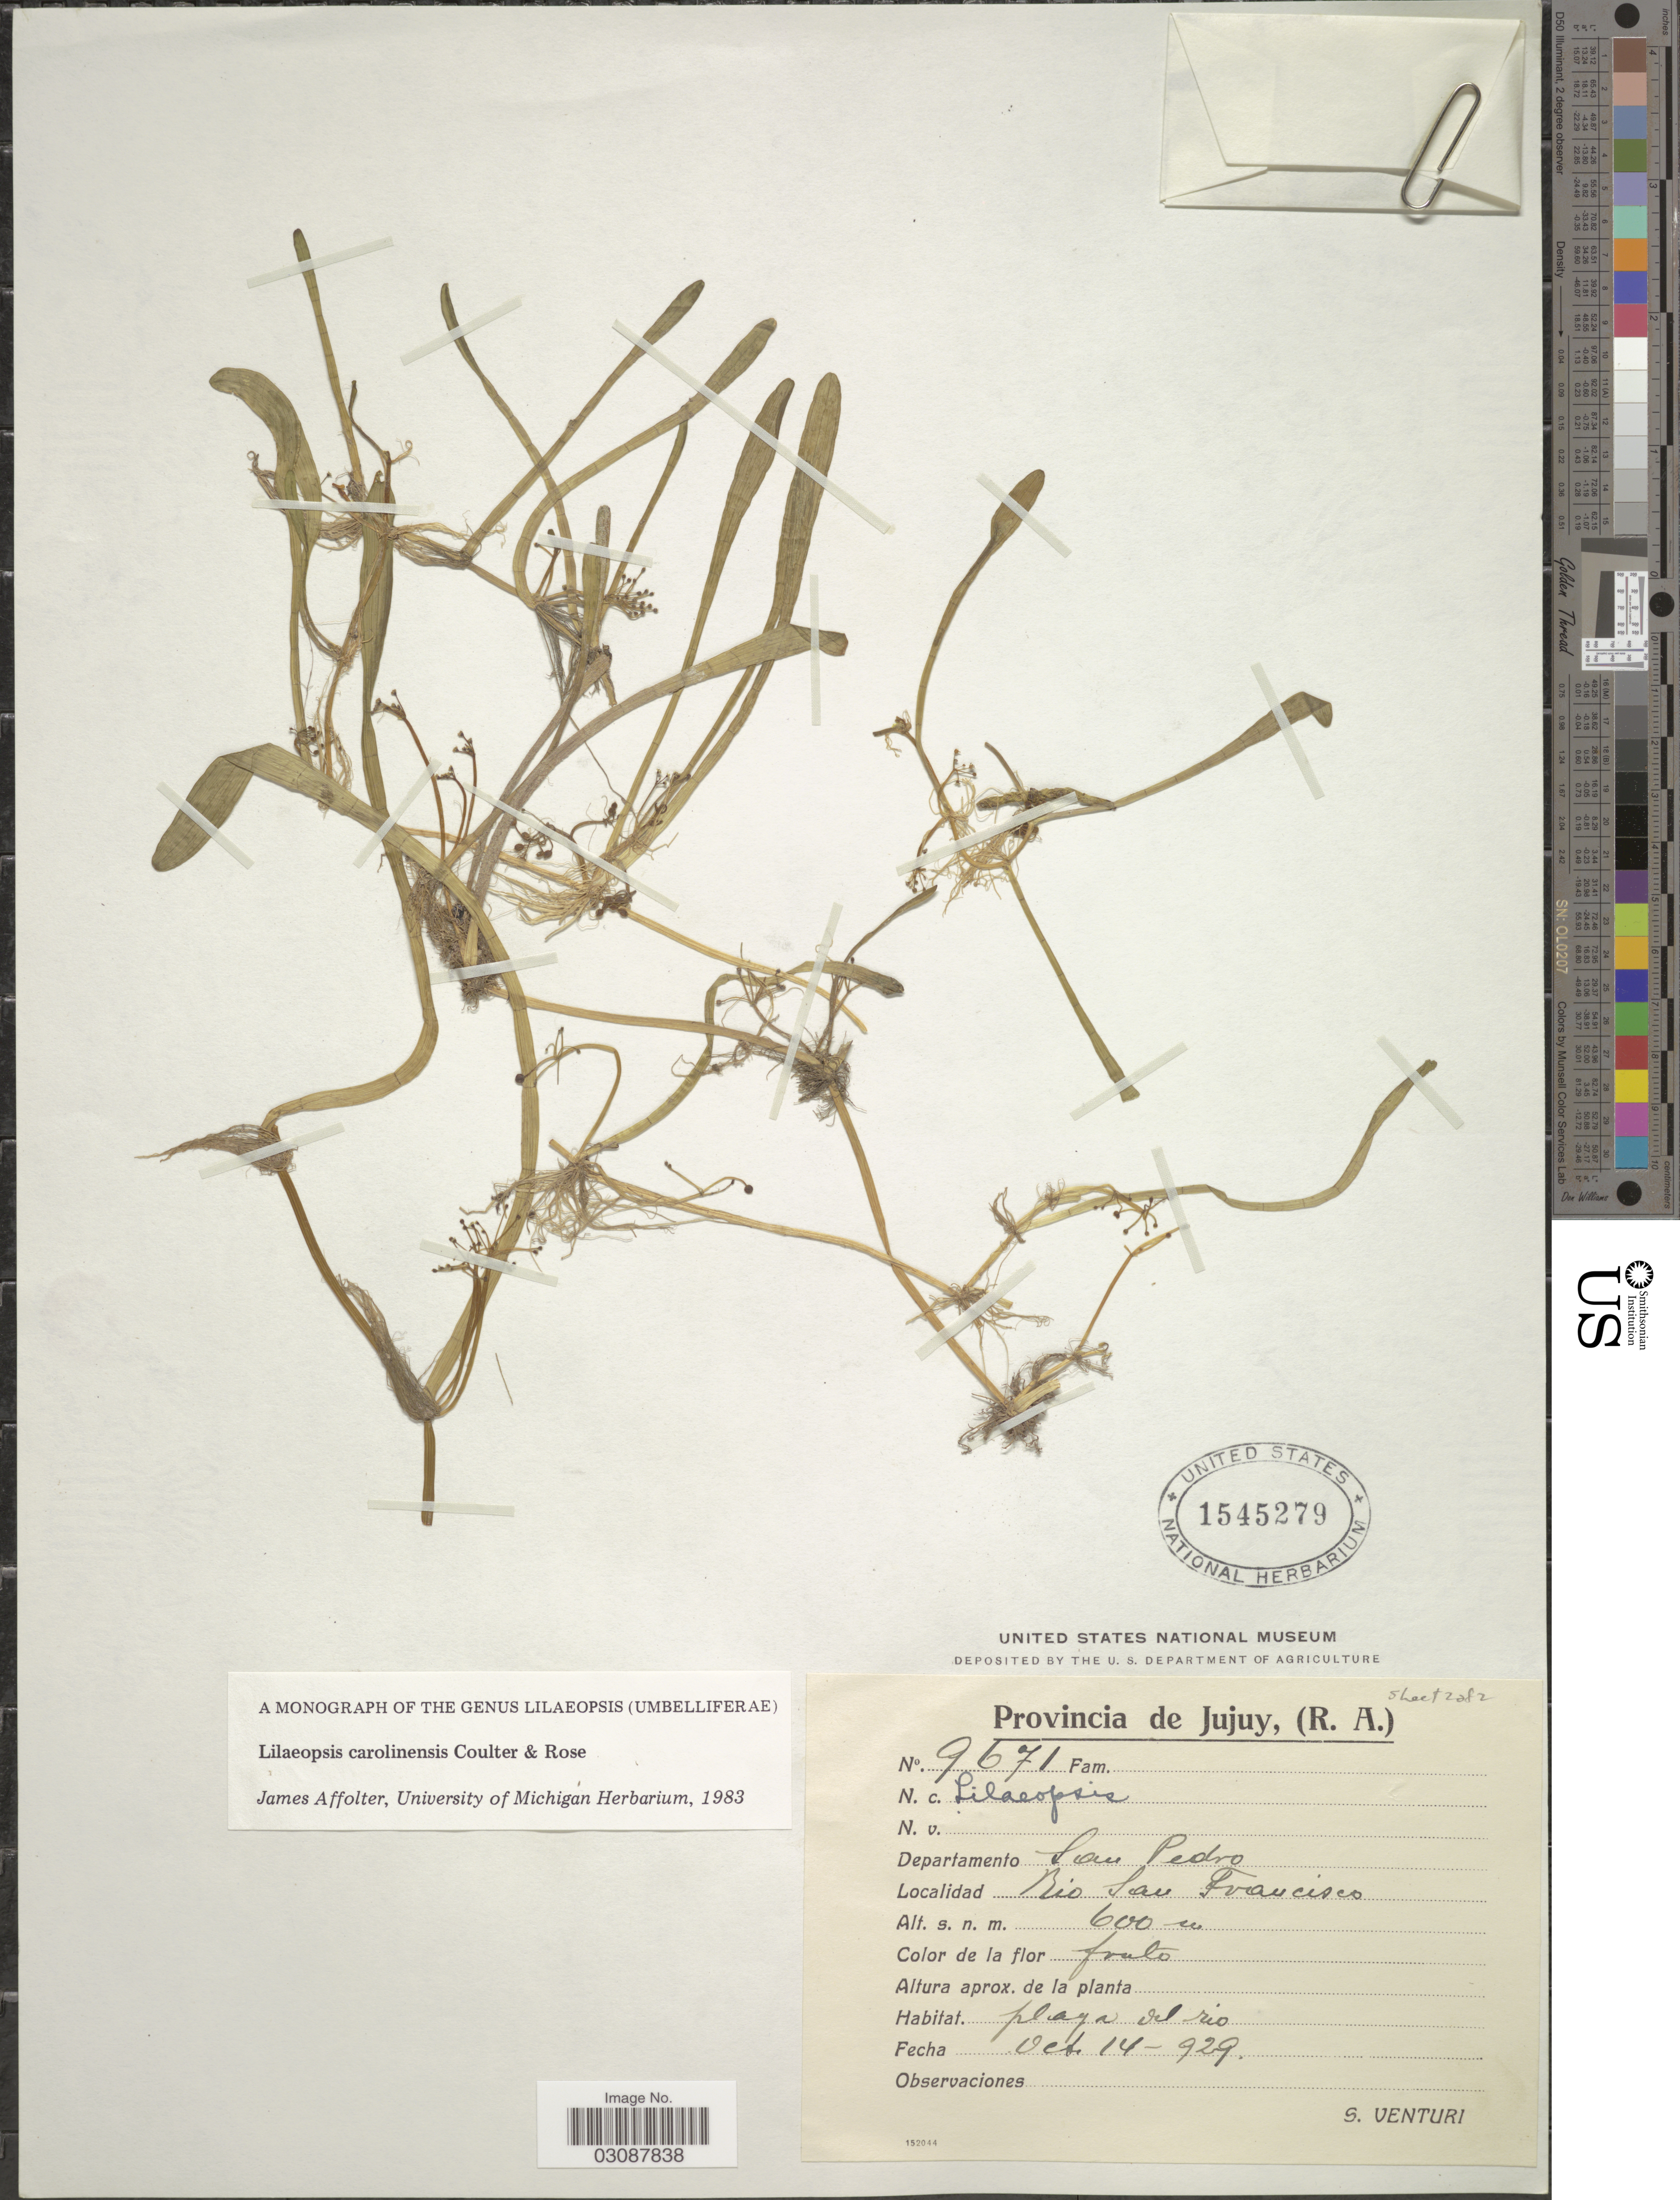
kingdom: Plantae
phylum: Tracheophyta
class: Magnoliopsida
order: Apiales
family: Apiaceae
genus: Lilaeopsis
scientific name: Lilaeopsis carolinensis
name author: J.M. Coult. & Rose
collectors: S. Venturi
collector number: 9671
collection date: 1929-10-14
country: Argentina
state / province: Jujuy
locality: Provincia de Jujuy, (R.A.), Departamento San Pedro, Rio San Francisco.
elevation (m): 600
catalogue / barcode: US 1545279